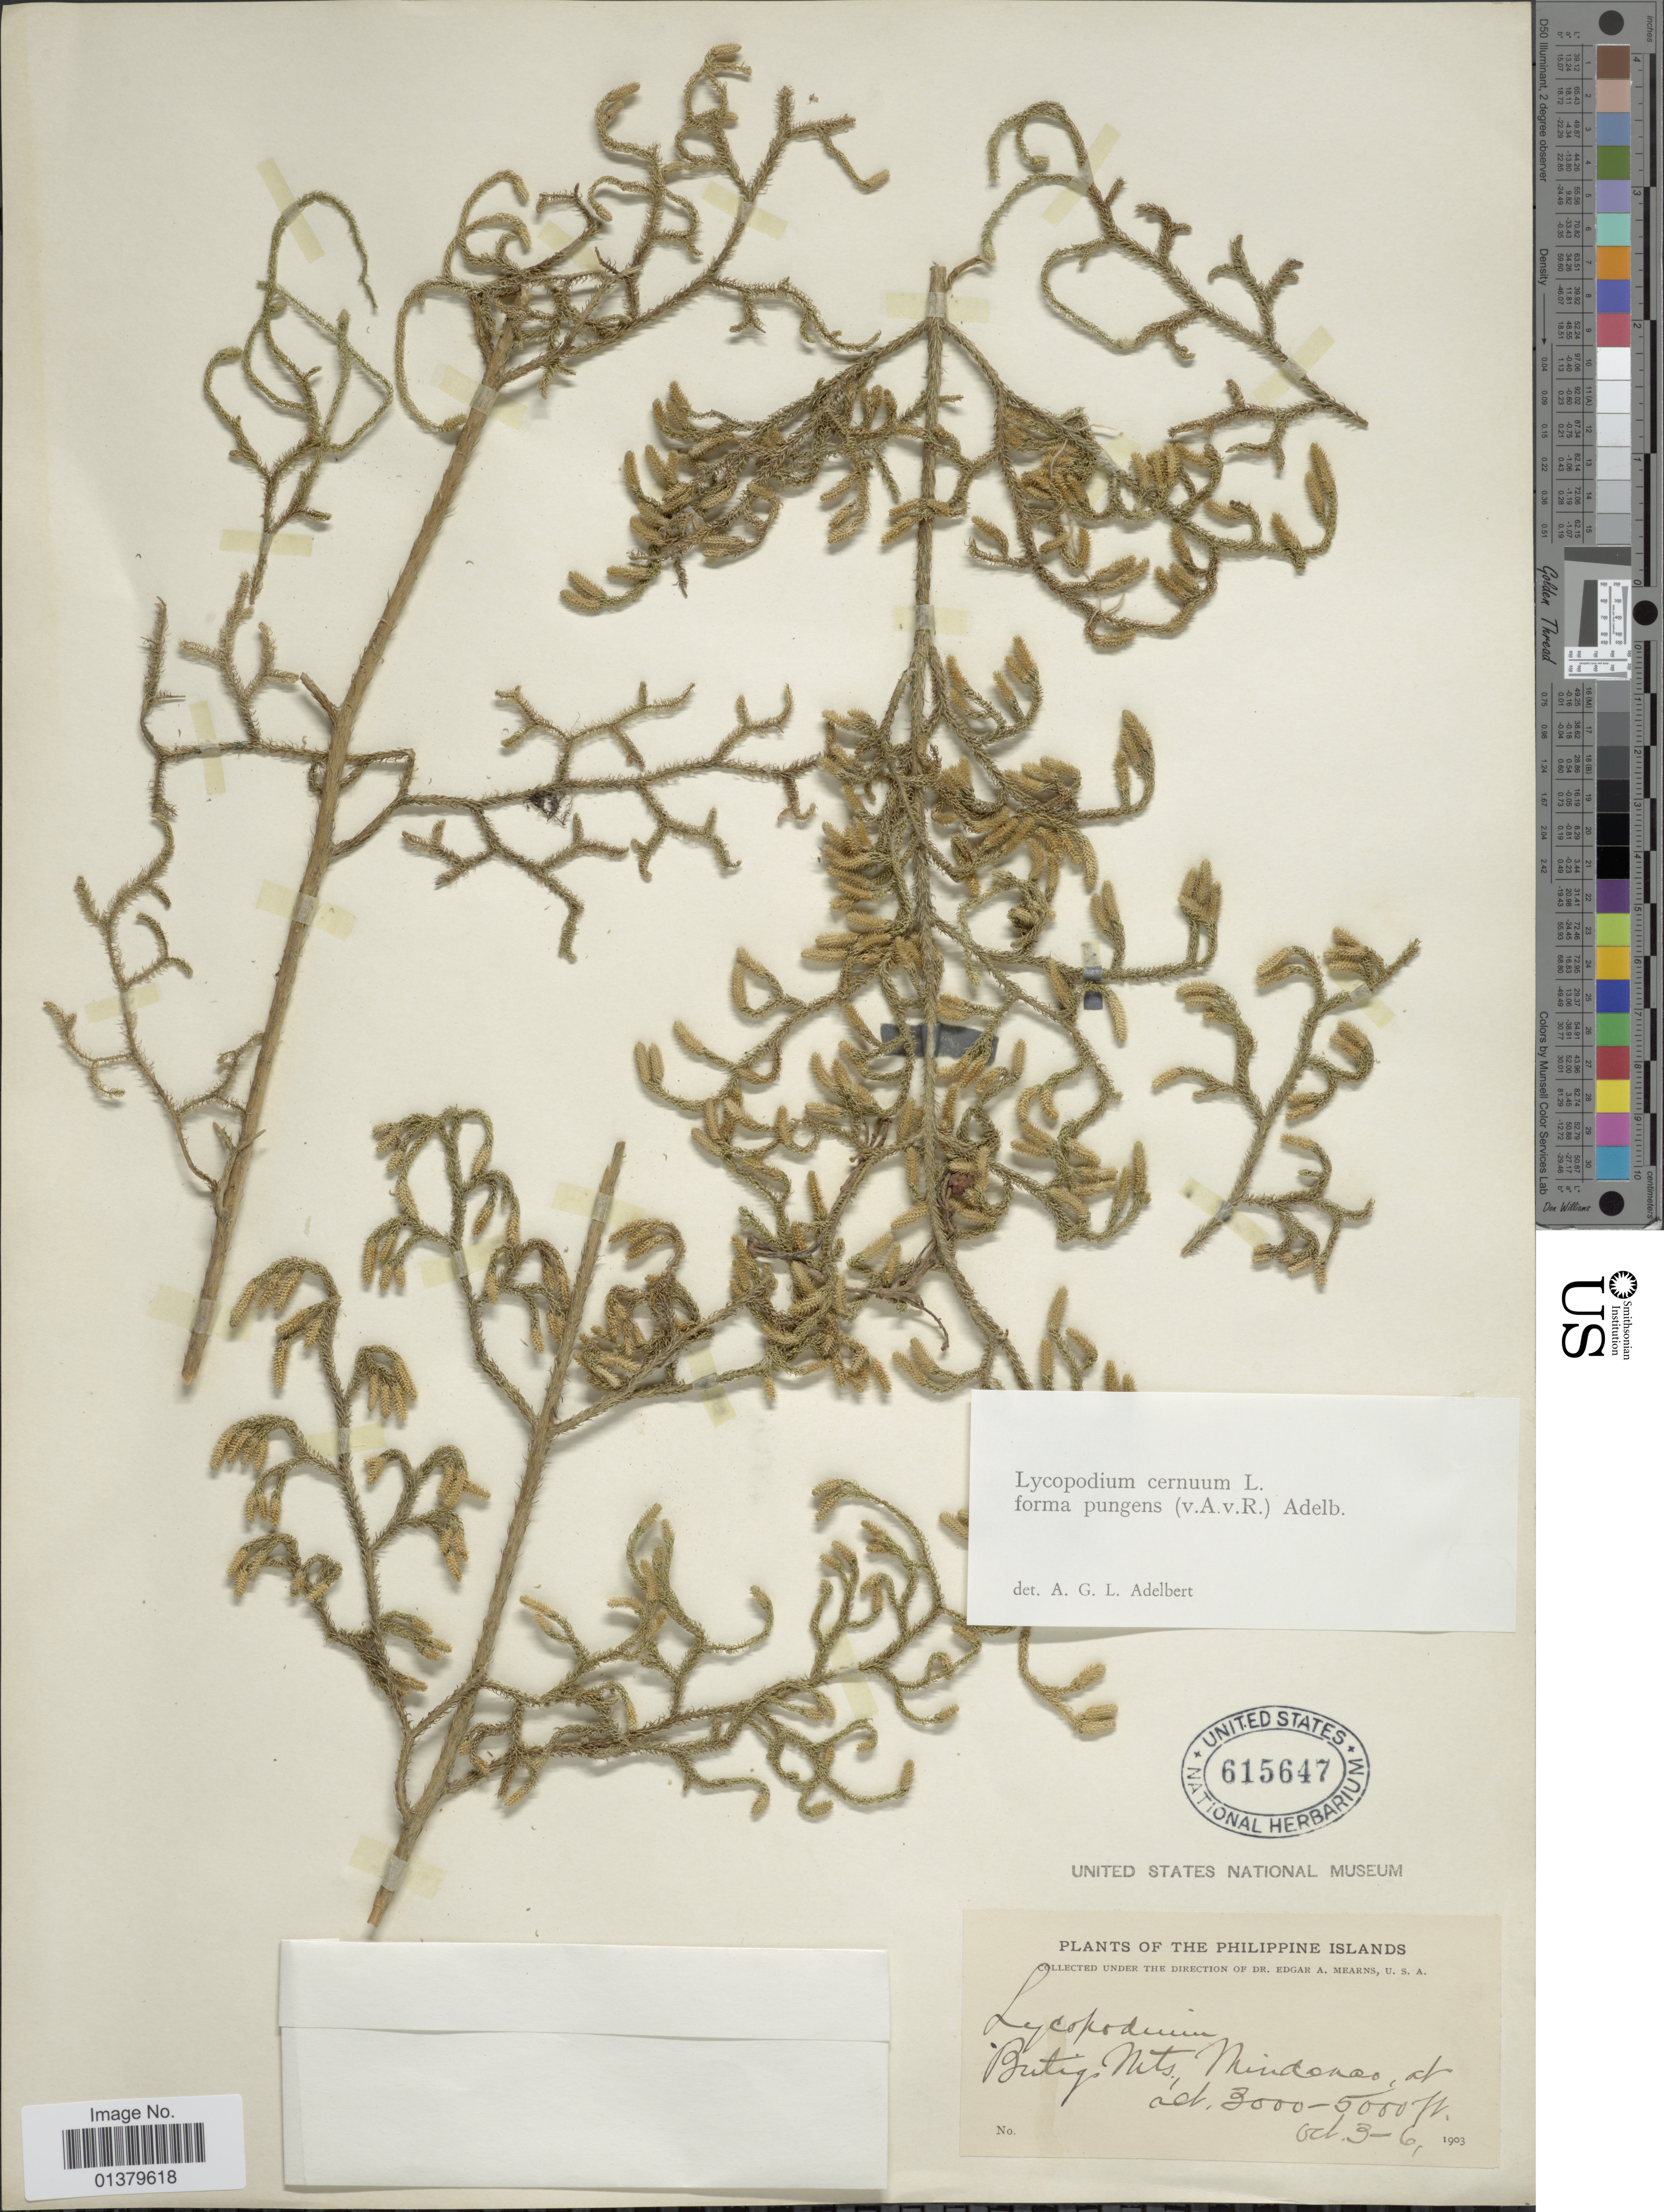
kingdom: Plantae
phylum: Tracheophyta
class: Lycopodiopsida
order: Lycopodiales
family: Lycopodiaceae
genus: Palhinhaea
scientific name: Palhinhaea cernua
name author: (L.) Vasc. & Franco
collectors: E. A. Mearns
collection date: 1903-03/1903-10-06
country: Philippines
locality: The Philippine Islands, Butigs Mts; Mindanao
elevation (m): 914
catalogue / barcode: US 615647